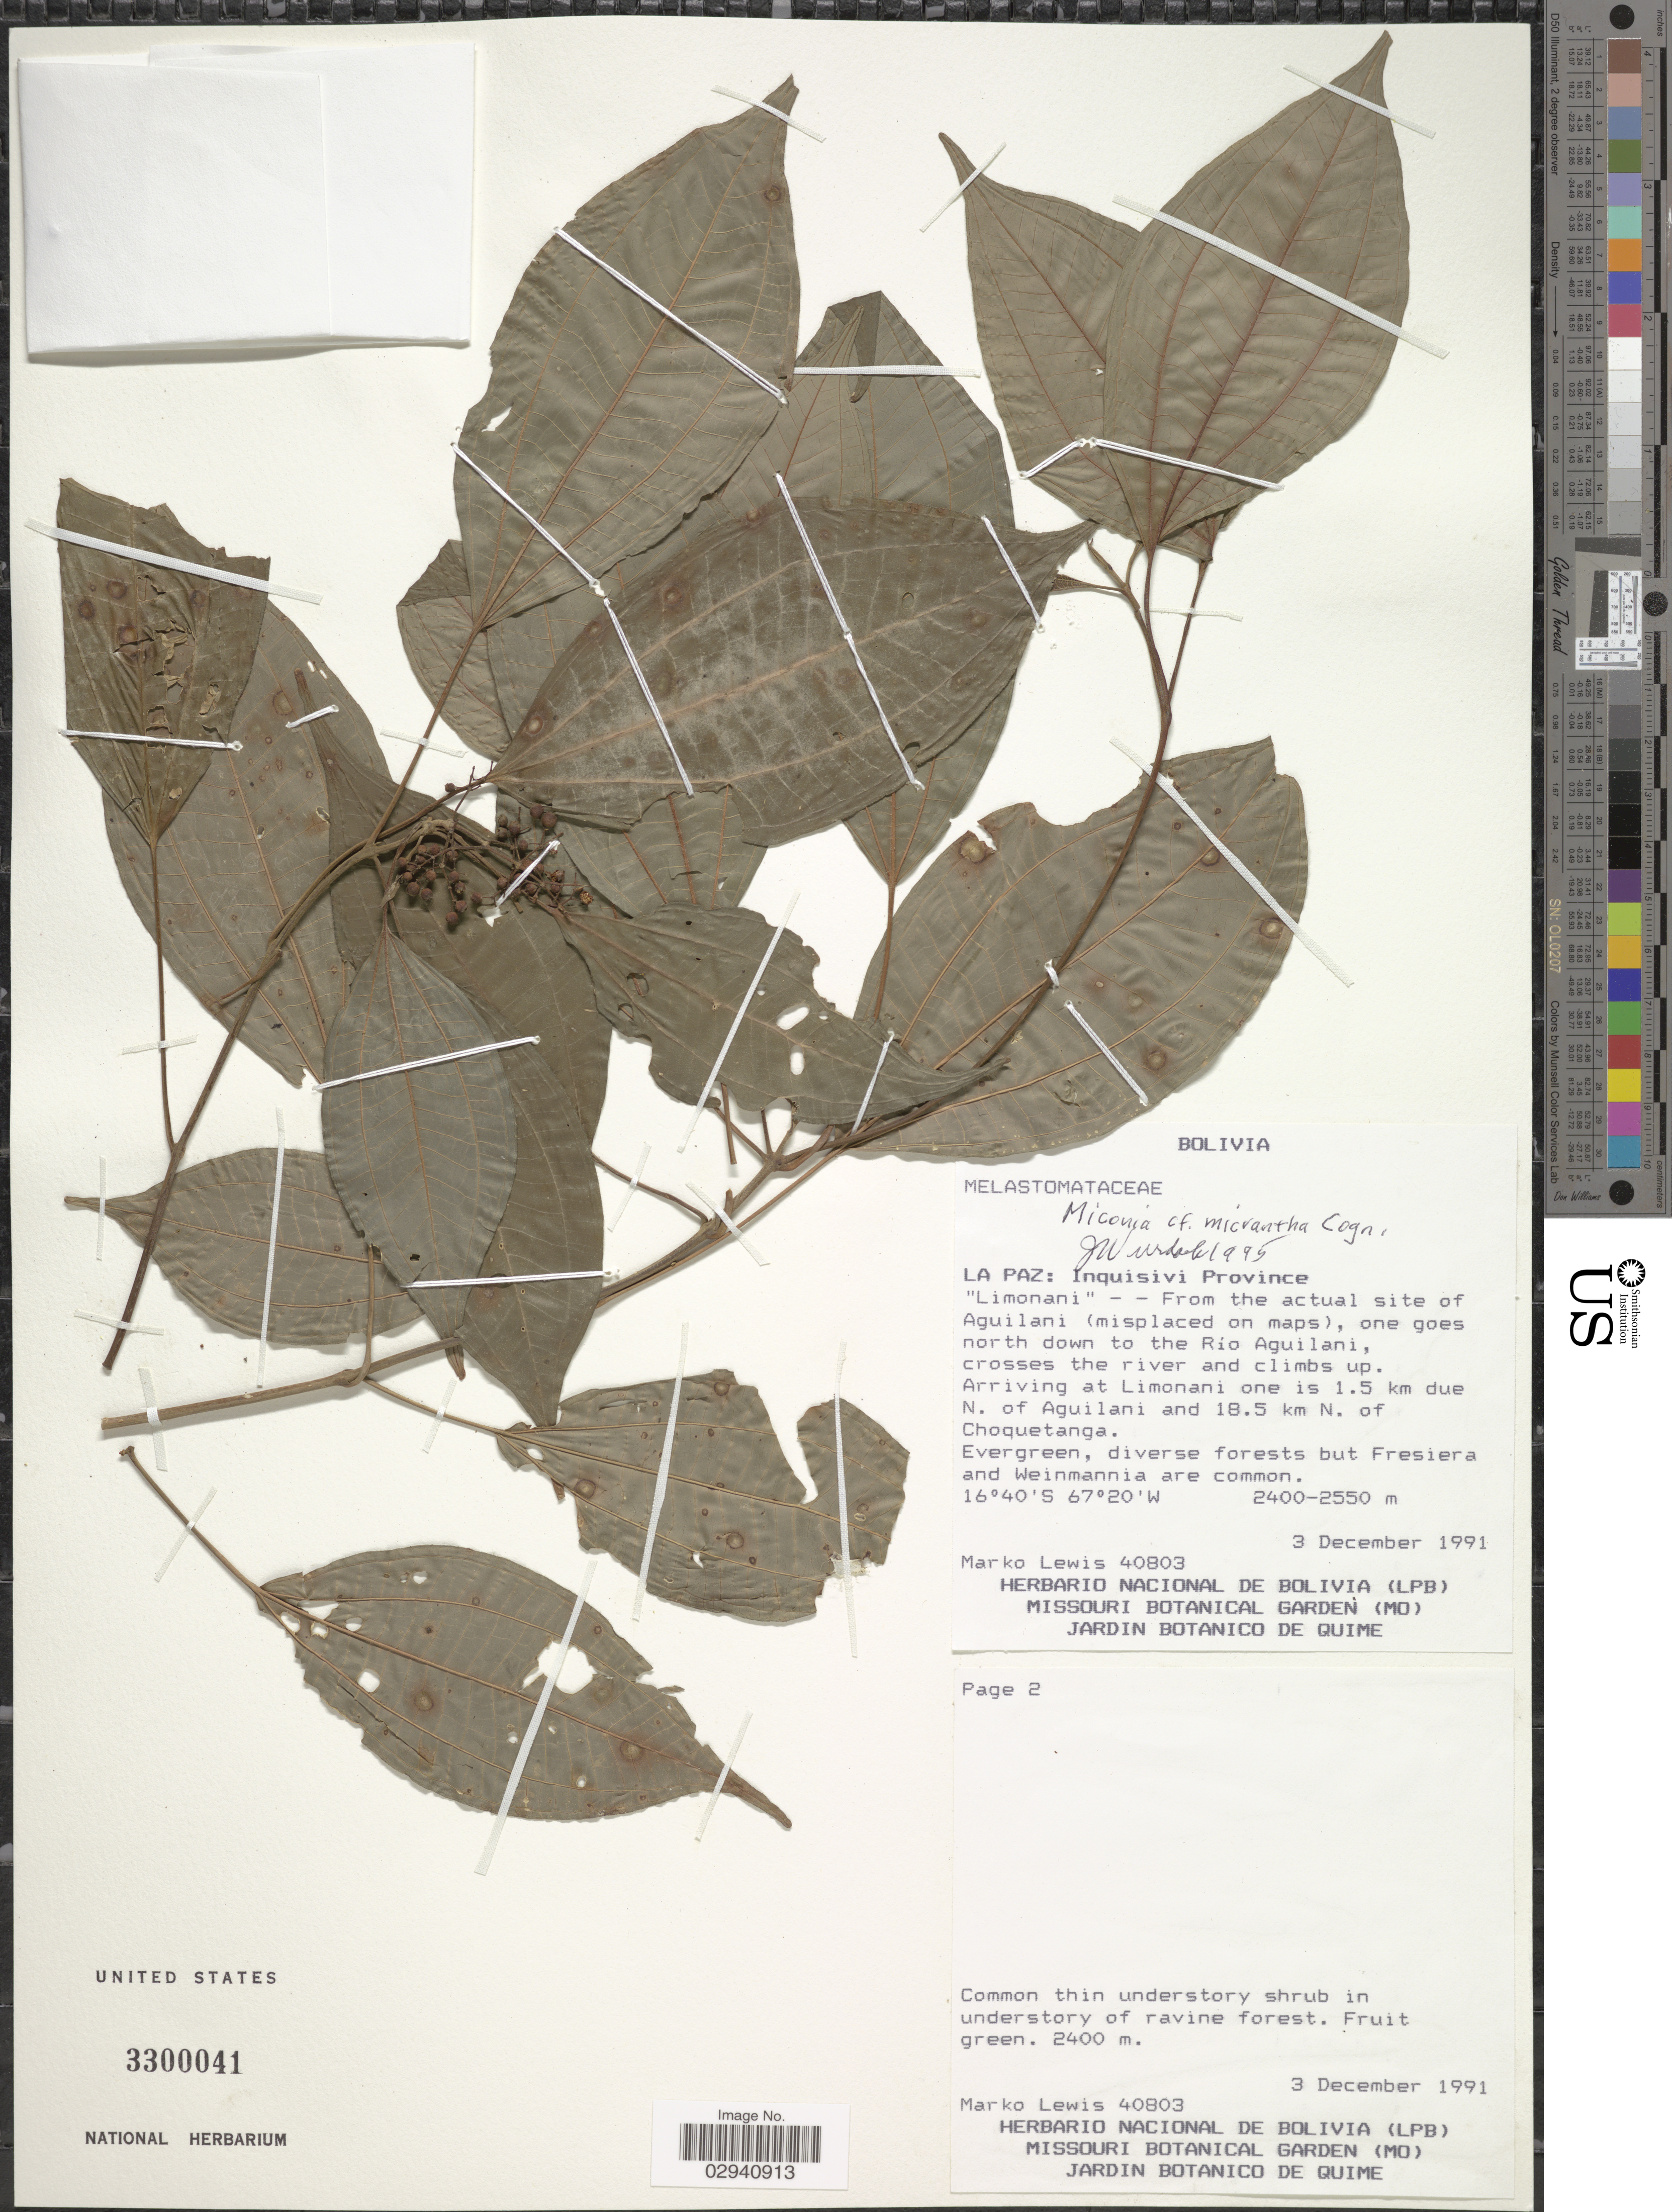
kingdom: Plantae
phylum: Tracheophyta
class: Magnoliopsida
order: Myrtales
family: Melastomataceae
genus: Miconia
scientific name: Miconia micrantha Pittier, nom. illeg.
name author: Pittier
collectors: M. A. Lewis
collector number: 40803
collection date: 1991-12-03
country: Bolivia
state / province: La Paz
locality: Inquisivi Province. "Limonani" - - From the actual site of Aguilani, one goes north down to the Río Aguilani, crosses the river and climbs up. Arriving at Limonani one is 1.5 km due N. of Aguilani and 18.5 km N. of Choquetanga.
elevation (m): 2400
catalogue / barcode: US 3300041